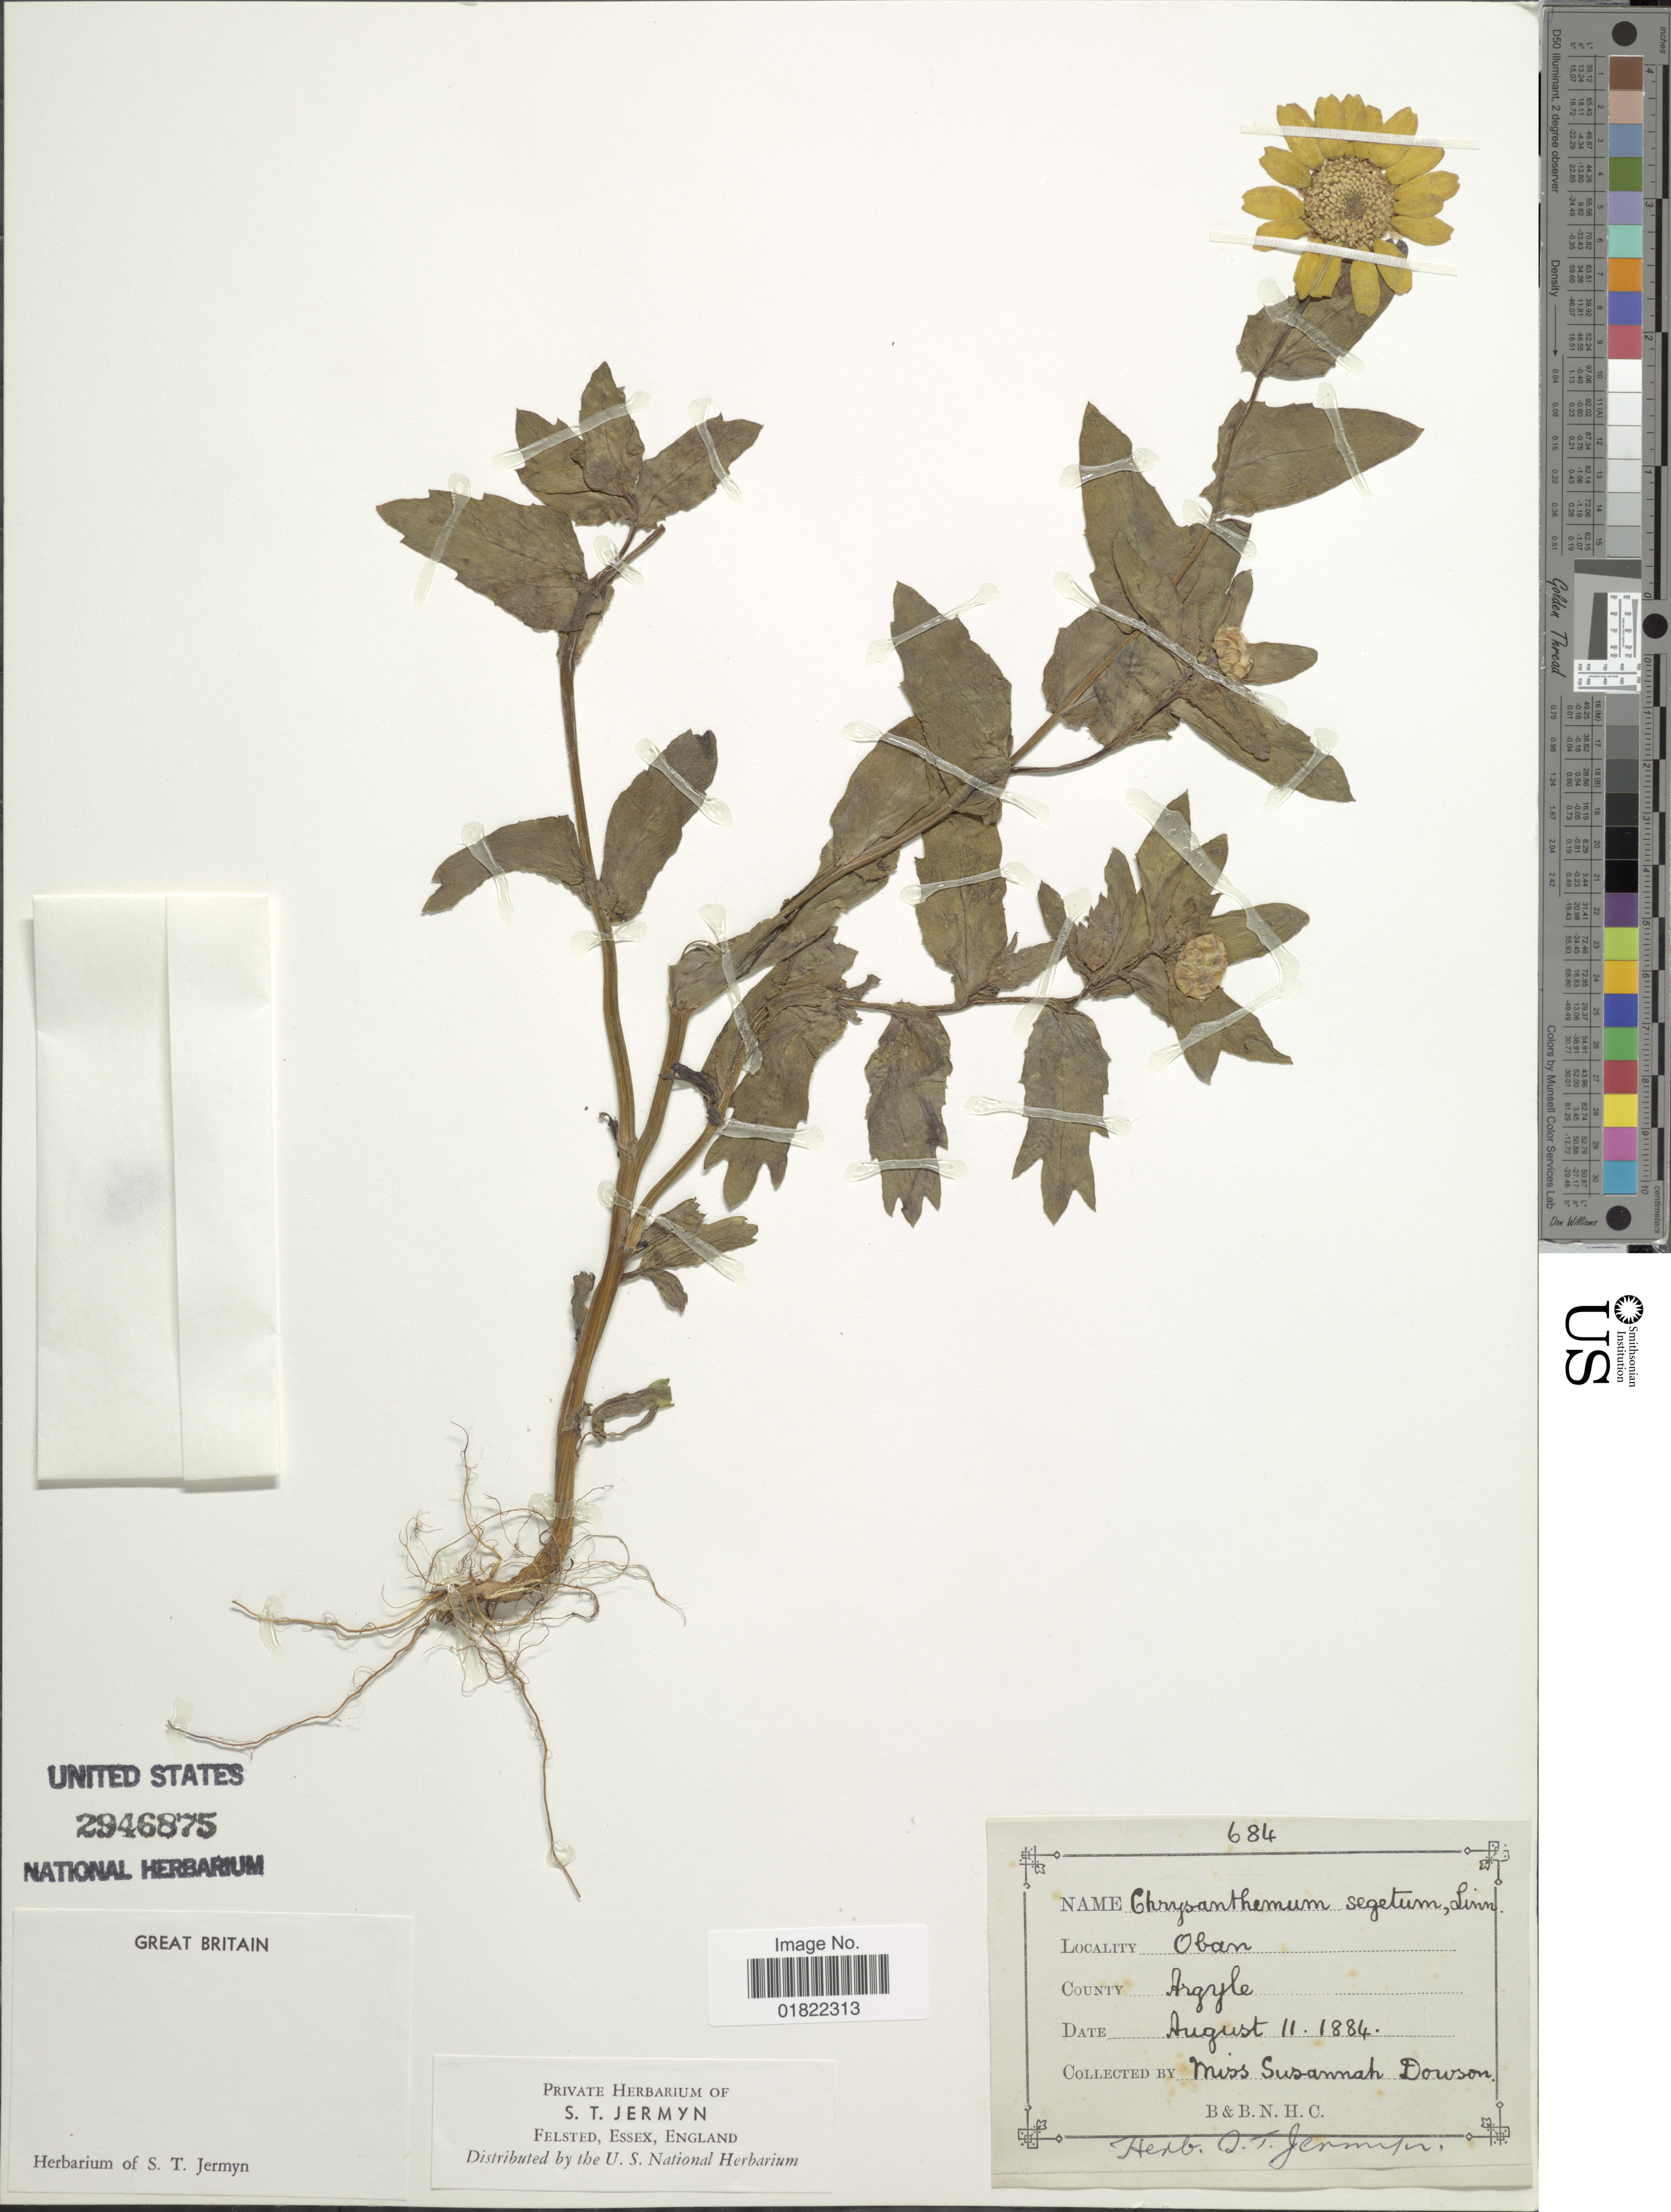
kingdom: Plantae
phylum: Tracheophyta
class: Magnoliopsida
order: Asterales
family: Asteraceae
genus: Chrysanthemum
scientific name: Chrysanthemum segetum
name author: L.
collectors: S. Dowson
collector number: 684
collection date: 1884-08-11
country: United Kingdom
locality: Oban, Argyle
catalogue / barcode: US 2946875